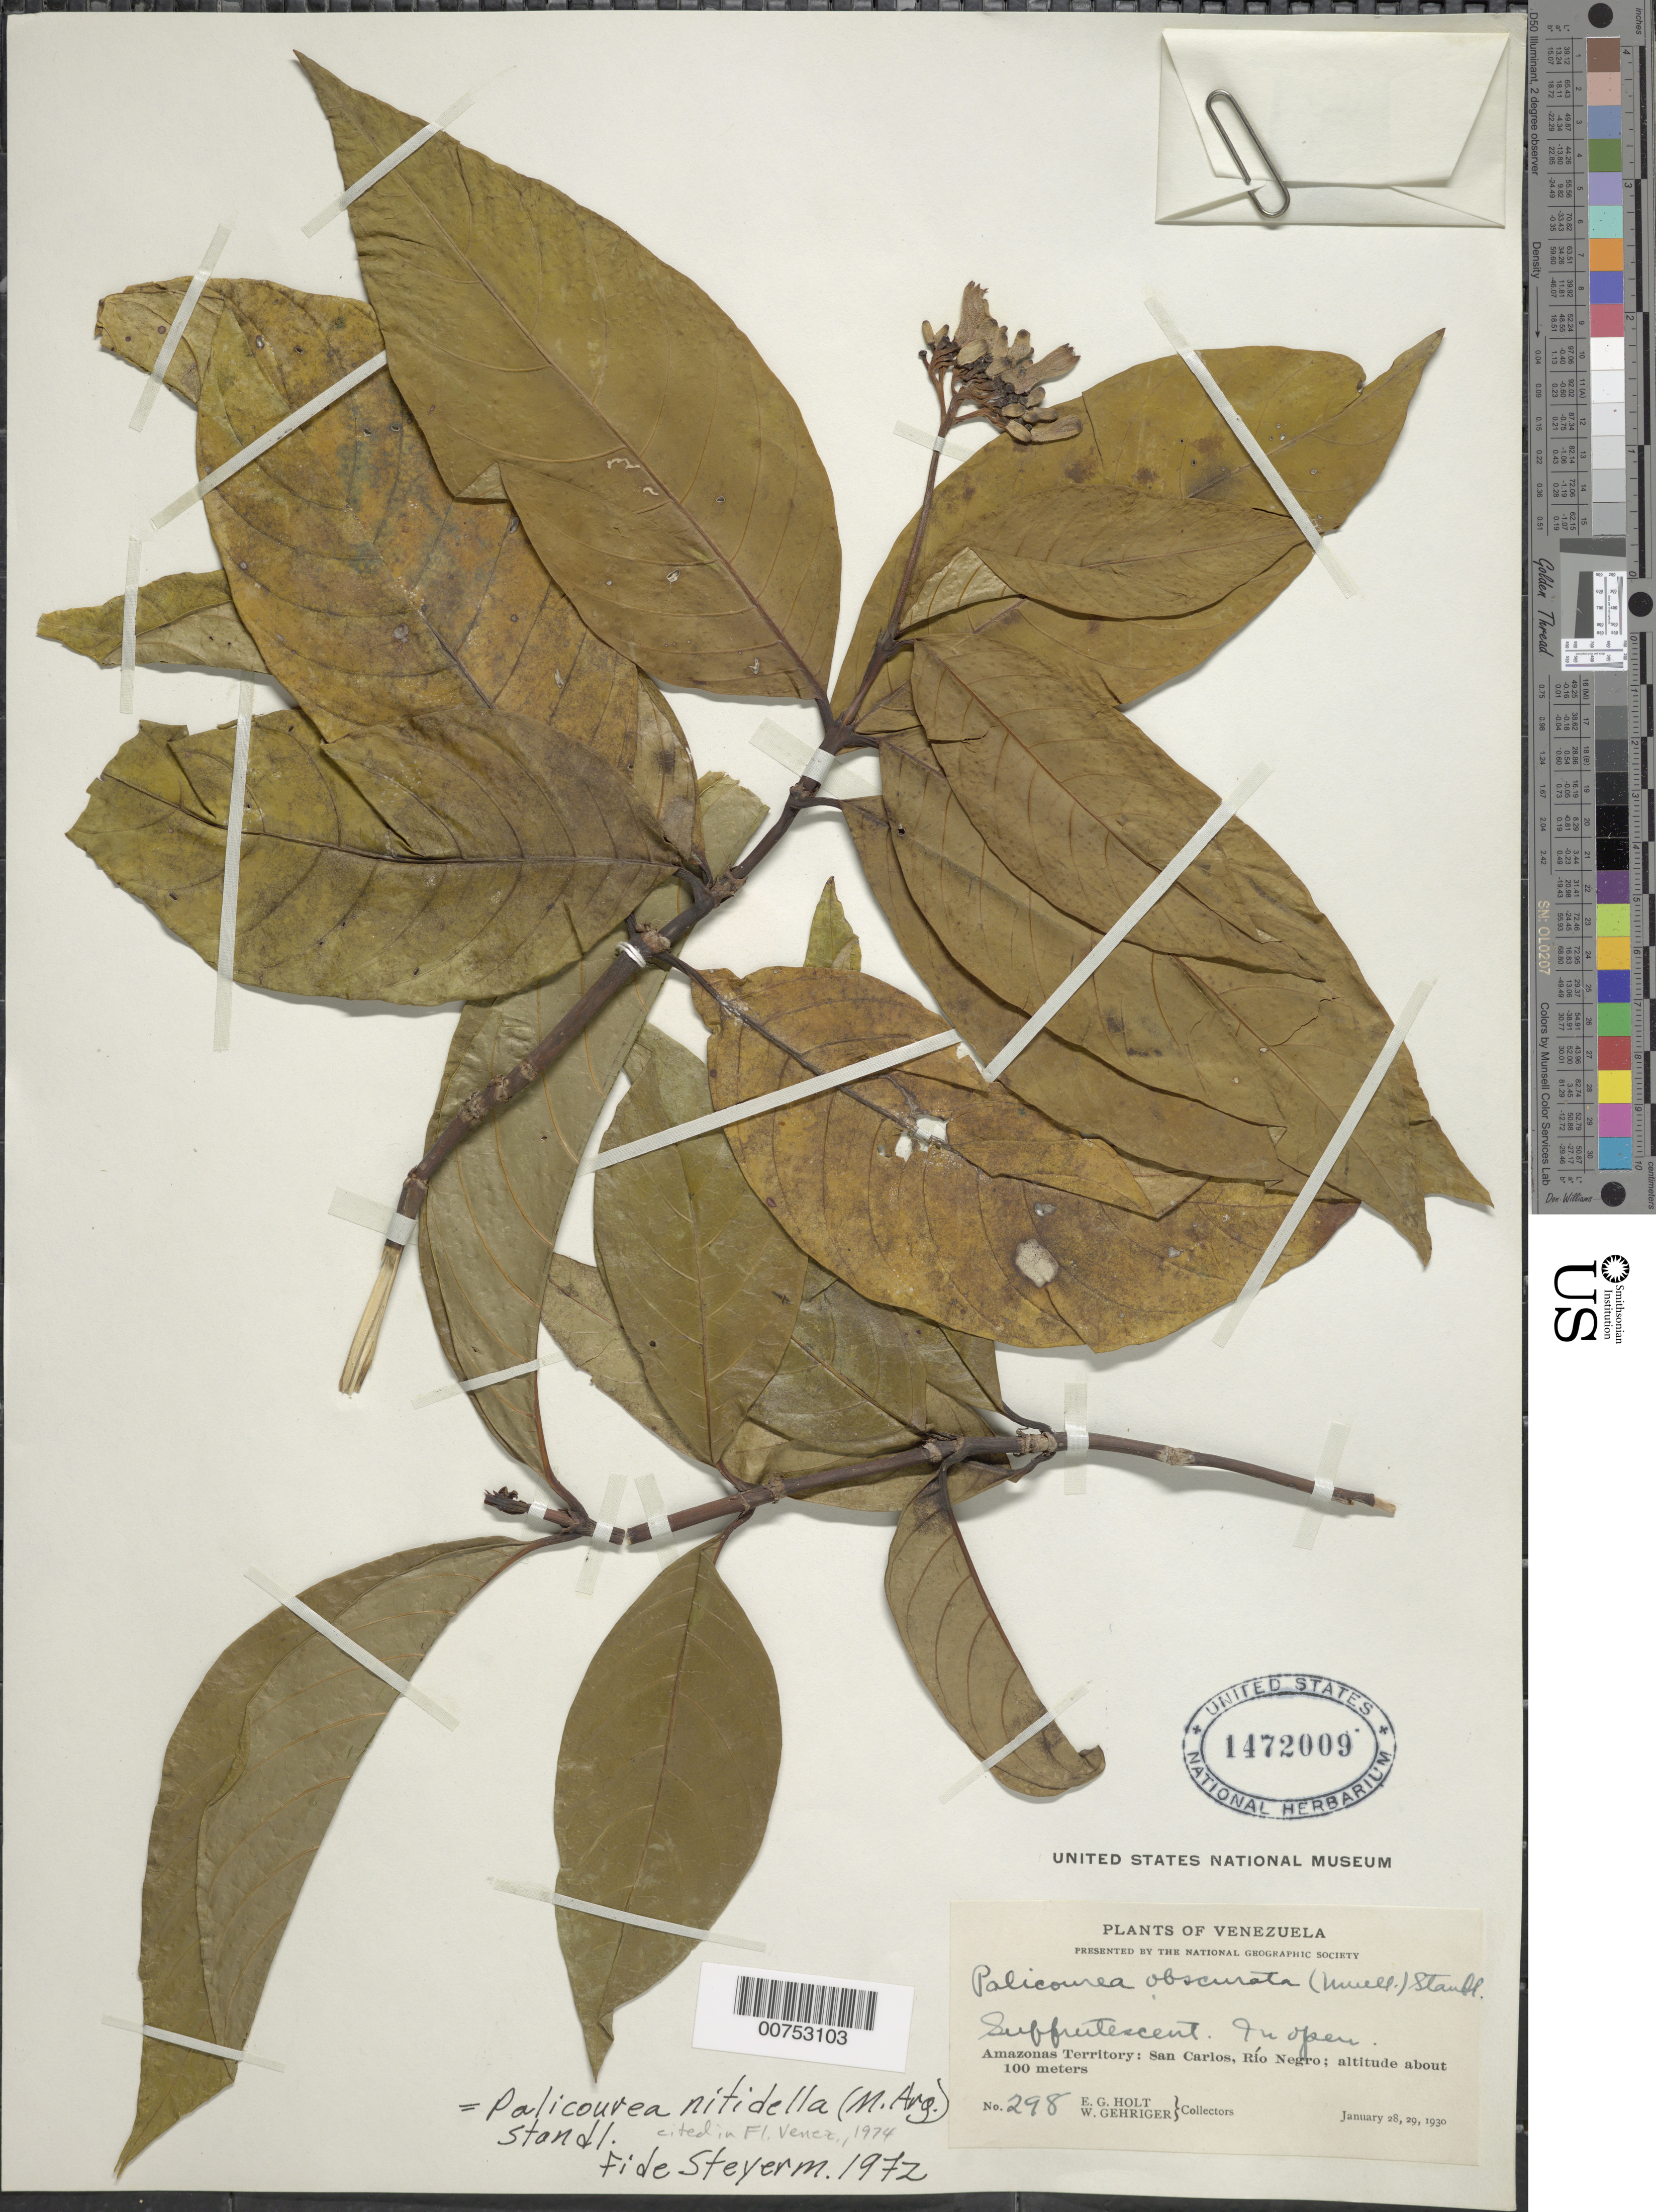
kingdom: Plantae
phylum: Tracheophyta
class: Magnoliopsida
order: Gentianales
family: Rubiaceae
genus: Palicourea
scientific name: Palicourea nitidella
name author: (Müll. Arg.) Standl.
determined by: Steyermark, Julian A., (VEN)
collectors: E. Holt & W. Gehriger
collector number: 298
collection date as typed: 28-Jan-30 to 29-Jan-30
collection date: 1930-01-28/1930-01-29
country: Venezuela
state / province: Amazonas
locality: San Carlos de Río Negro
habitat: In open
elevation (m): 100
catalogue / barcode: US 1472009